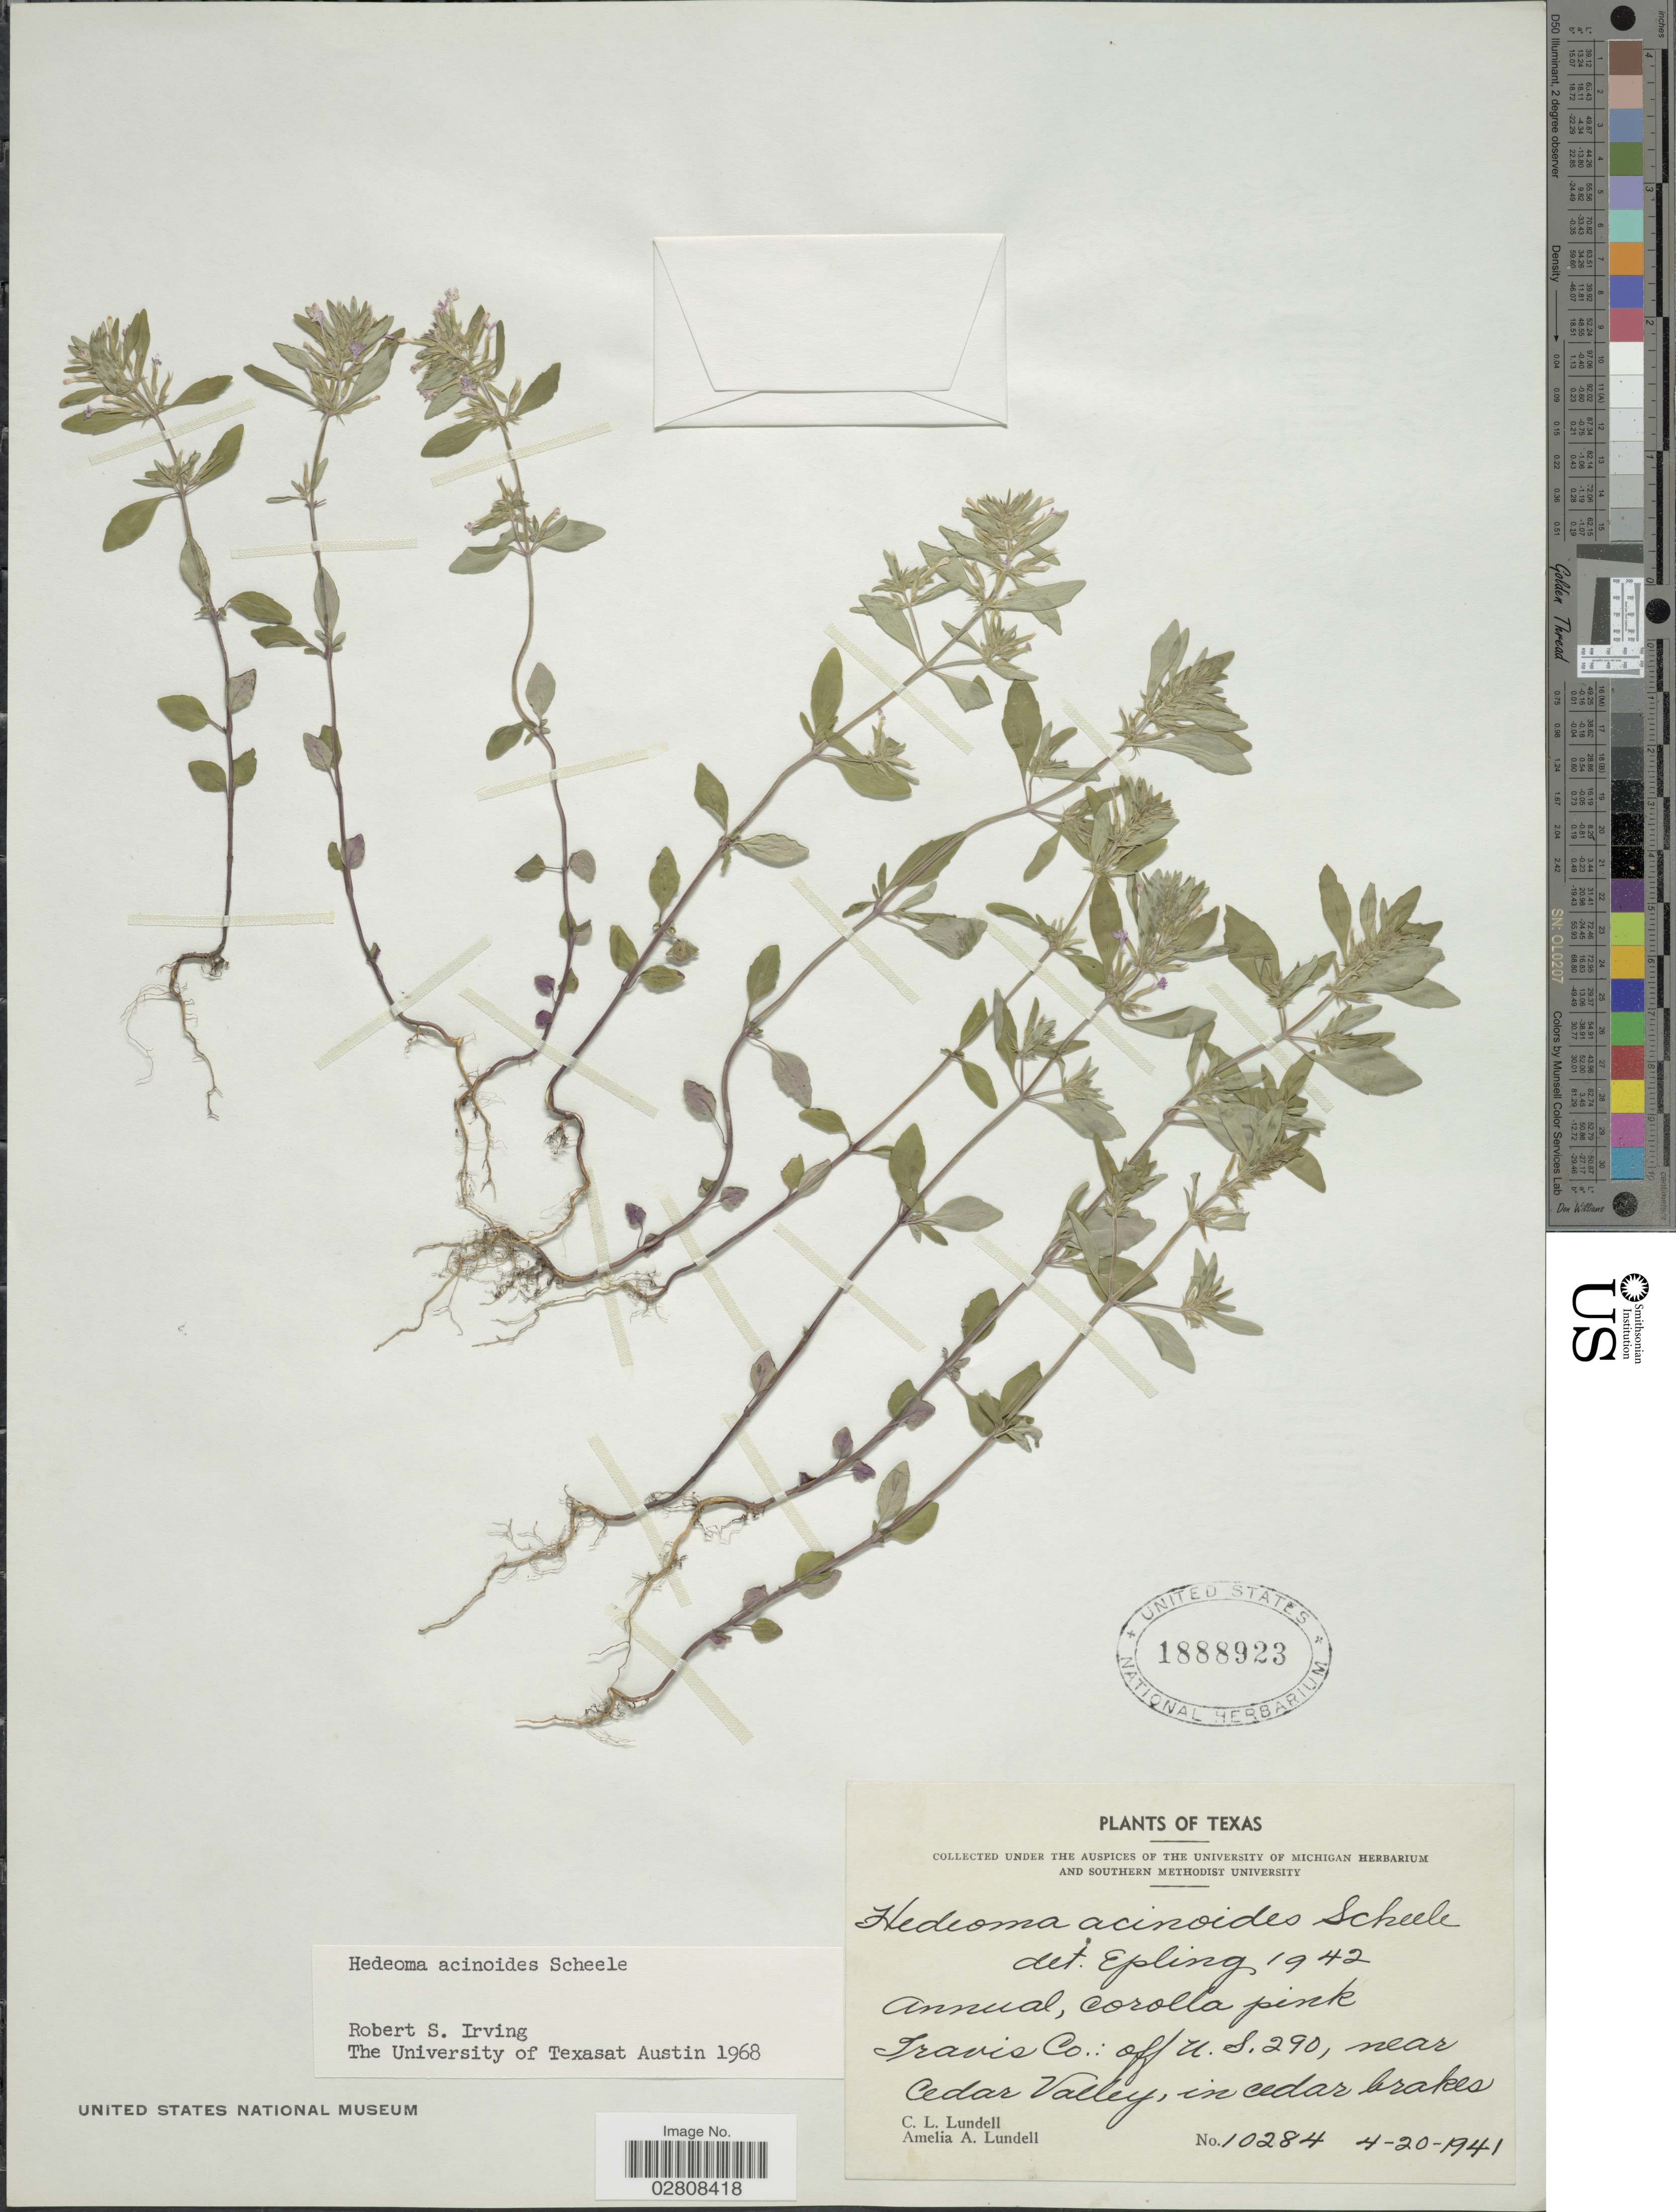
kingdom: Plantae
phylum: Tracheophyta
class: Magnoliopsida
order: Lamiales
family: Lamiaceae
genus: Hedeoma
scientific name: Hedeoma acinoides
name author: Scheele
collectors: C. L. Lundell & A. A. Lundell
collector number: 10284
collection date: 1941-04-20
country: United States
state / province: Texas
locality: Travis Co.: off. U. S. 290, near Cedar Valley, in cedar brakes.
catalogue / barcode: US 1888923